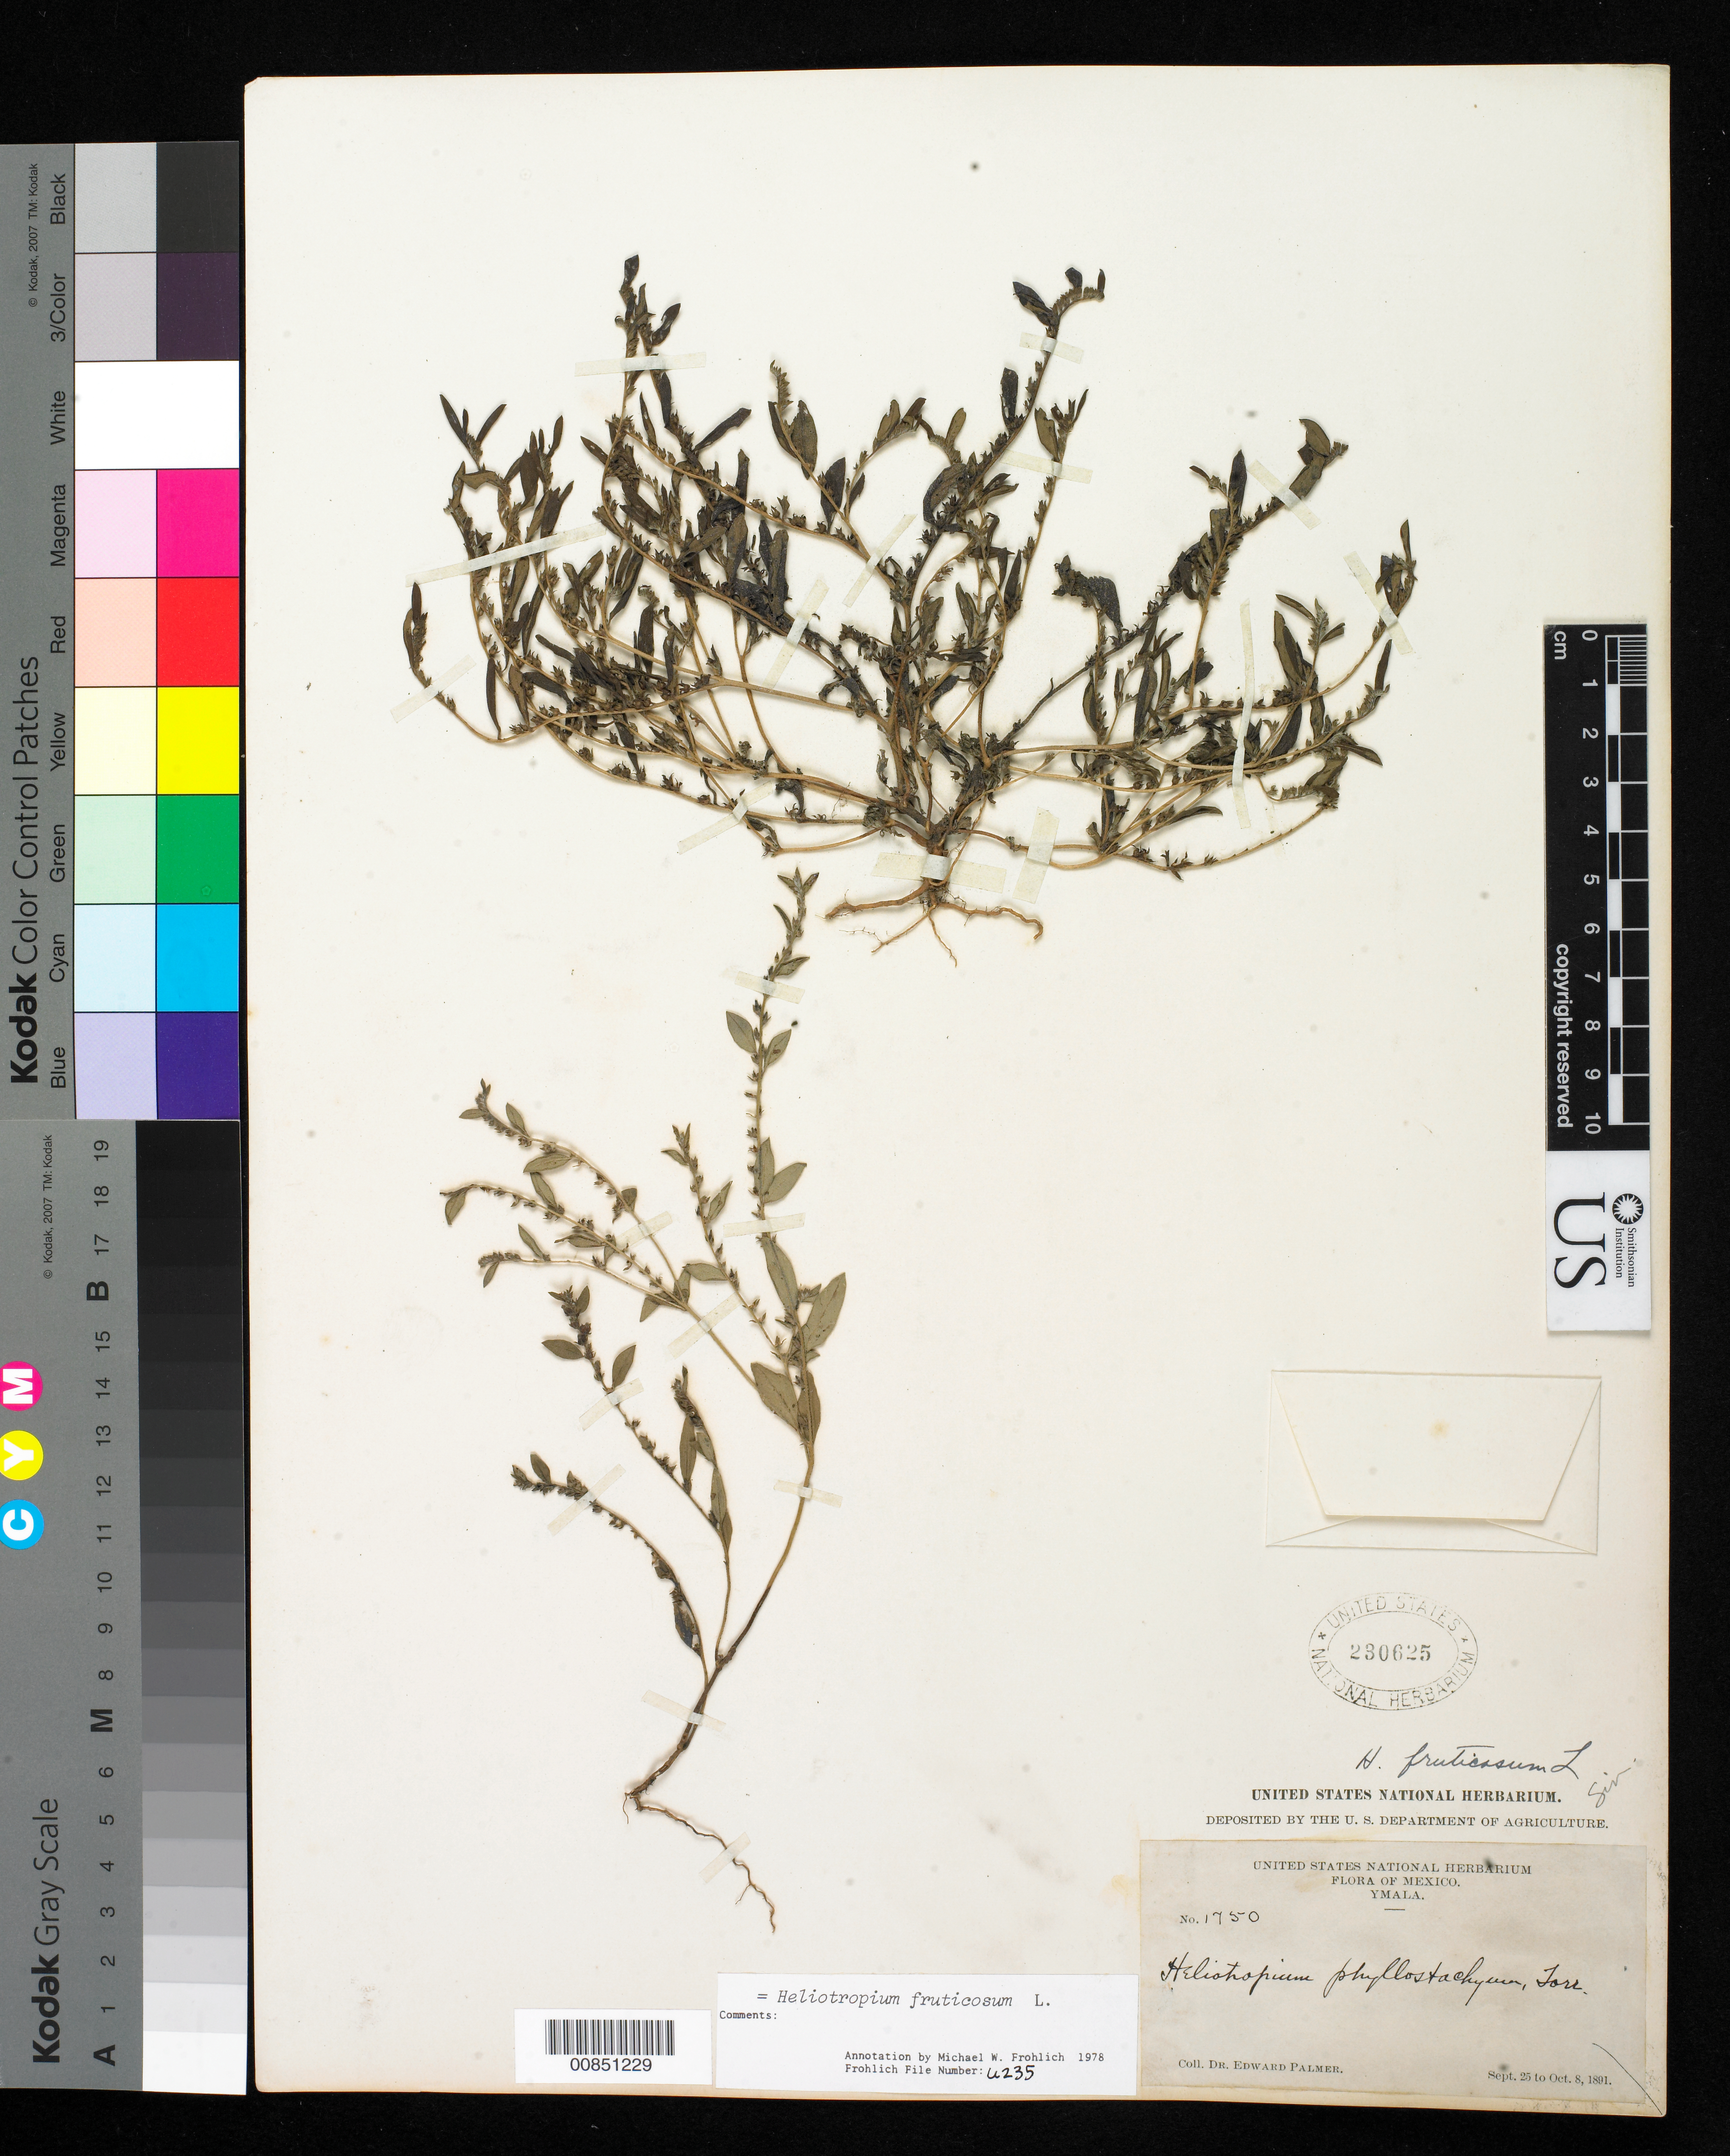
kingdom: Plantae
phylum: Tracheophyta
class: Magnoliopsida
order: Boraginales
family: Heliotropiaceae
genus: Euploca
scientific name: Euploca fruticosa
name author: (L.) J.I.M. Melo & Semir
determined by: Feuillet, C.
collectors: E. Palmer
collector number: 1750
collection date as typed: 25 Sep 1891 to 08 Oct 1891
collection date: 1891-09-25/1891-10-08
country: Mexico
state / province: Sinaloa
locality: Ymala, Sinaloa.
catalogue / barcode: US 230625